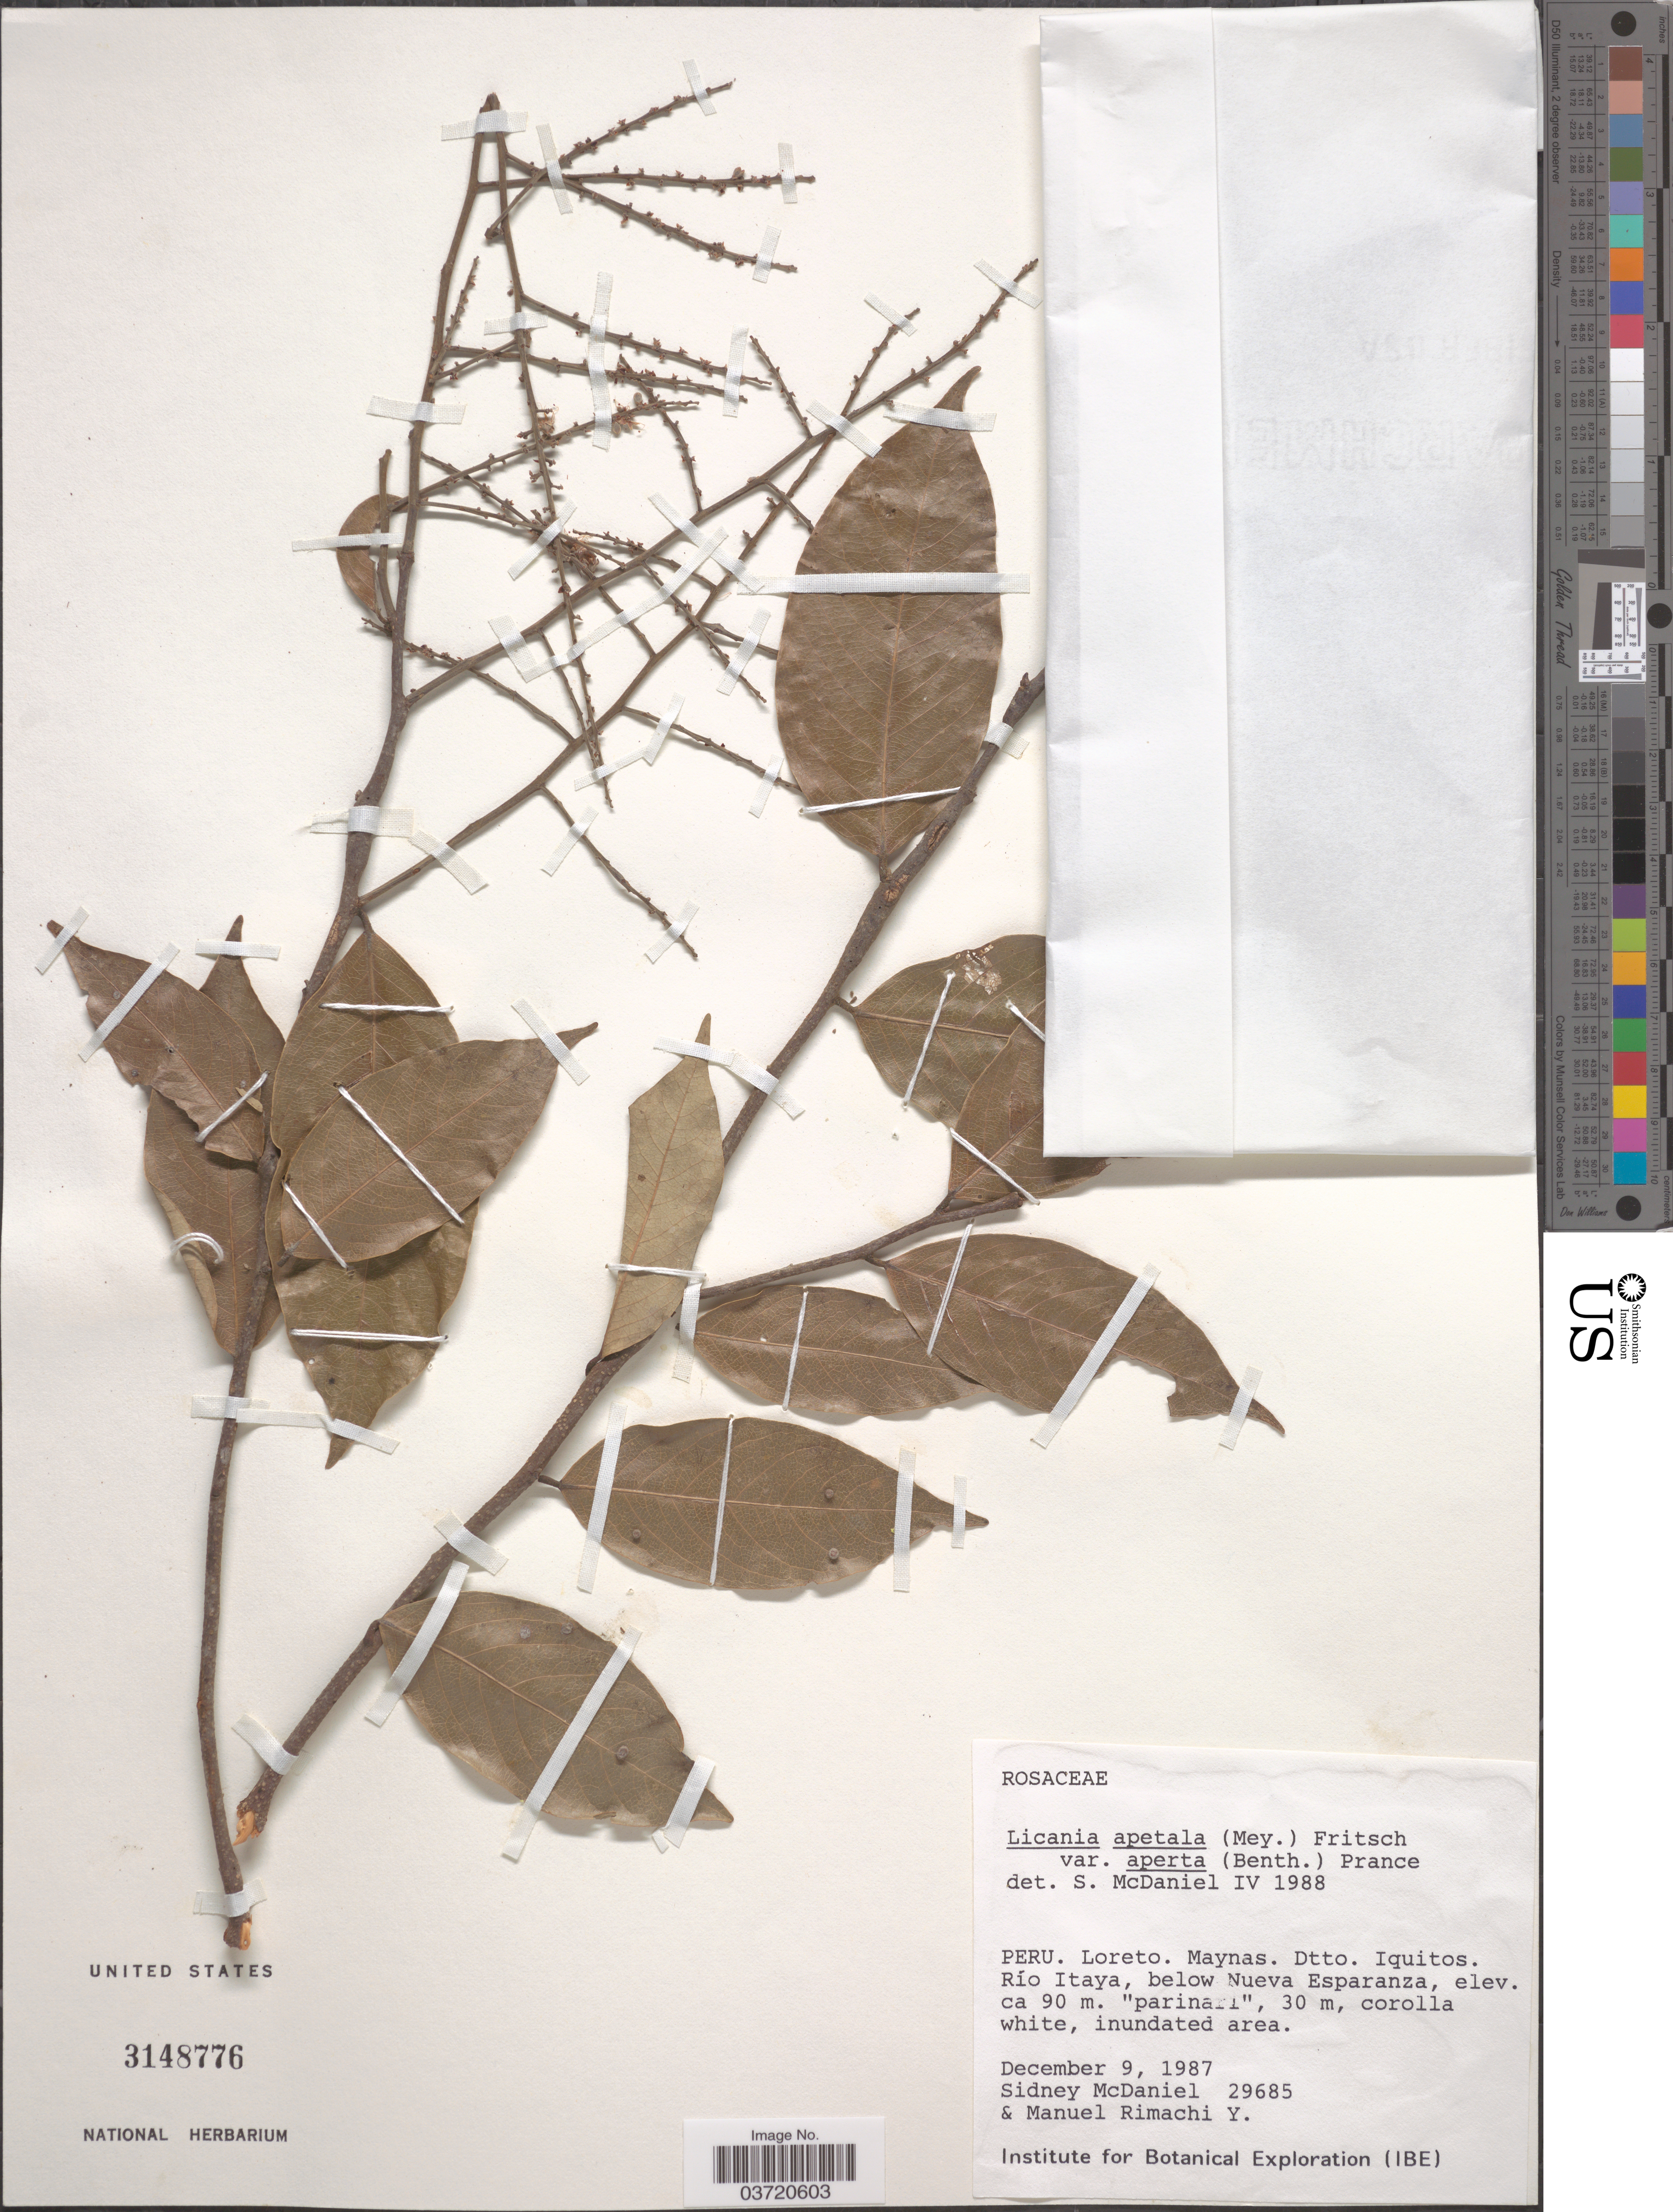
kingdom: Plantae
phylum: Tracheophyta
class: Magnoliopsida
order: Malpighiales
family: Chrysobalanaceae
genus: Leptobalanus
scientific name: Leptobalanus apetalus var. apertus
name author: (Benth.) Sothers & Prance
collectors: S. McDaniel & M. Rimachi Y.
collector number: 29685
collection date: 1987-12-09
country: Peru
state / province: Loreto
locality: Maynas. Dtto. Iquitos. Río Itaya, below Nueva Esparanza.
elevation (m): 90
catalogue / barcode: US 3148776